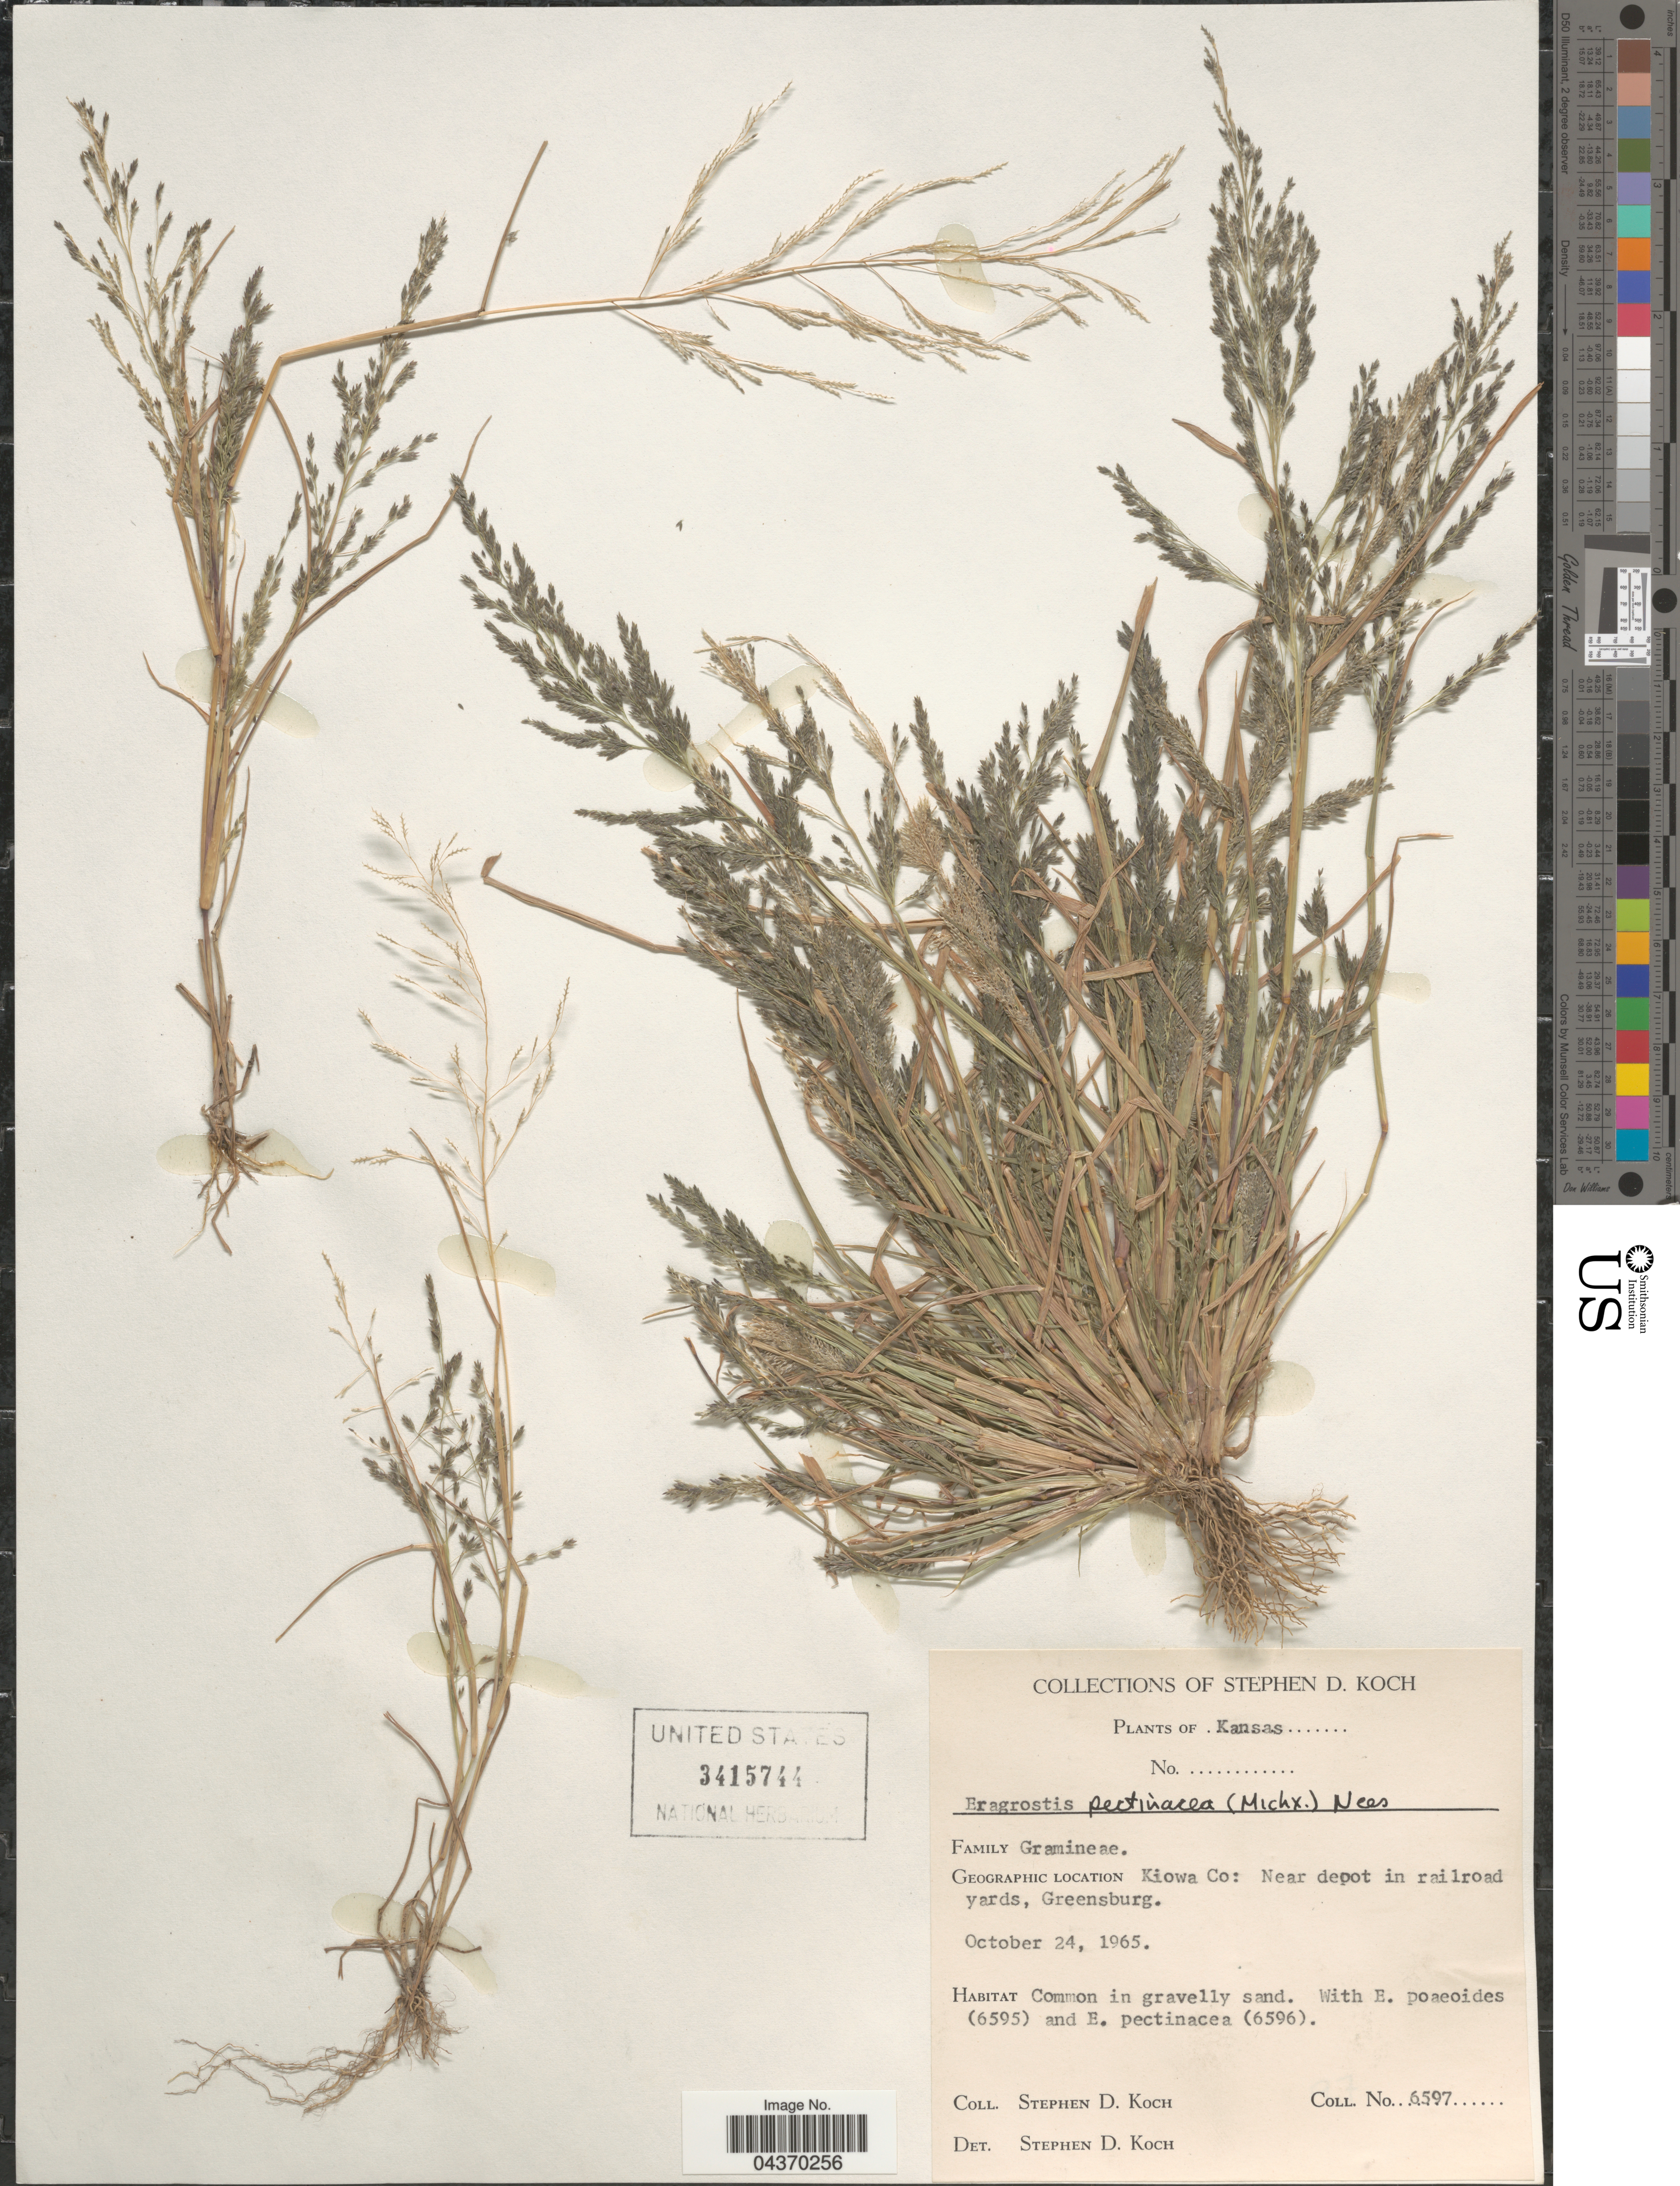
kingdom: Plantae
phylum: Tracheophyta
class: Liliopsida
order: Poales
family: Poaceae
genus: Eragrostis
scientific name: Eragrostis pectinacea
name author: (Michx.) Nees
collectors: S. D. Koch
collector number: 6597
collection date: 1965-10-24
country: United States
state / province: Kansas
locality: Kiowa Co: Near depot in railroad yards, Greensburg.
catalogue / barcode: US 3415744